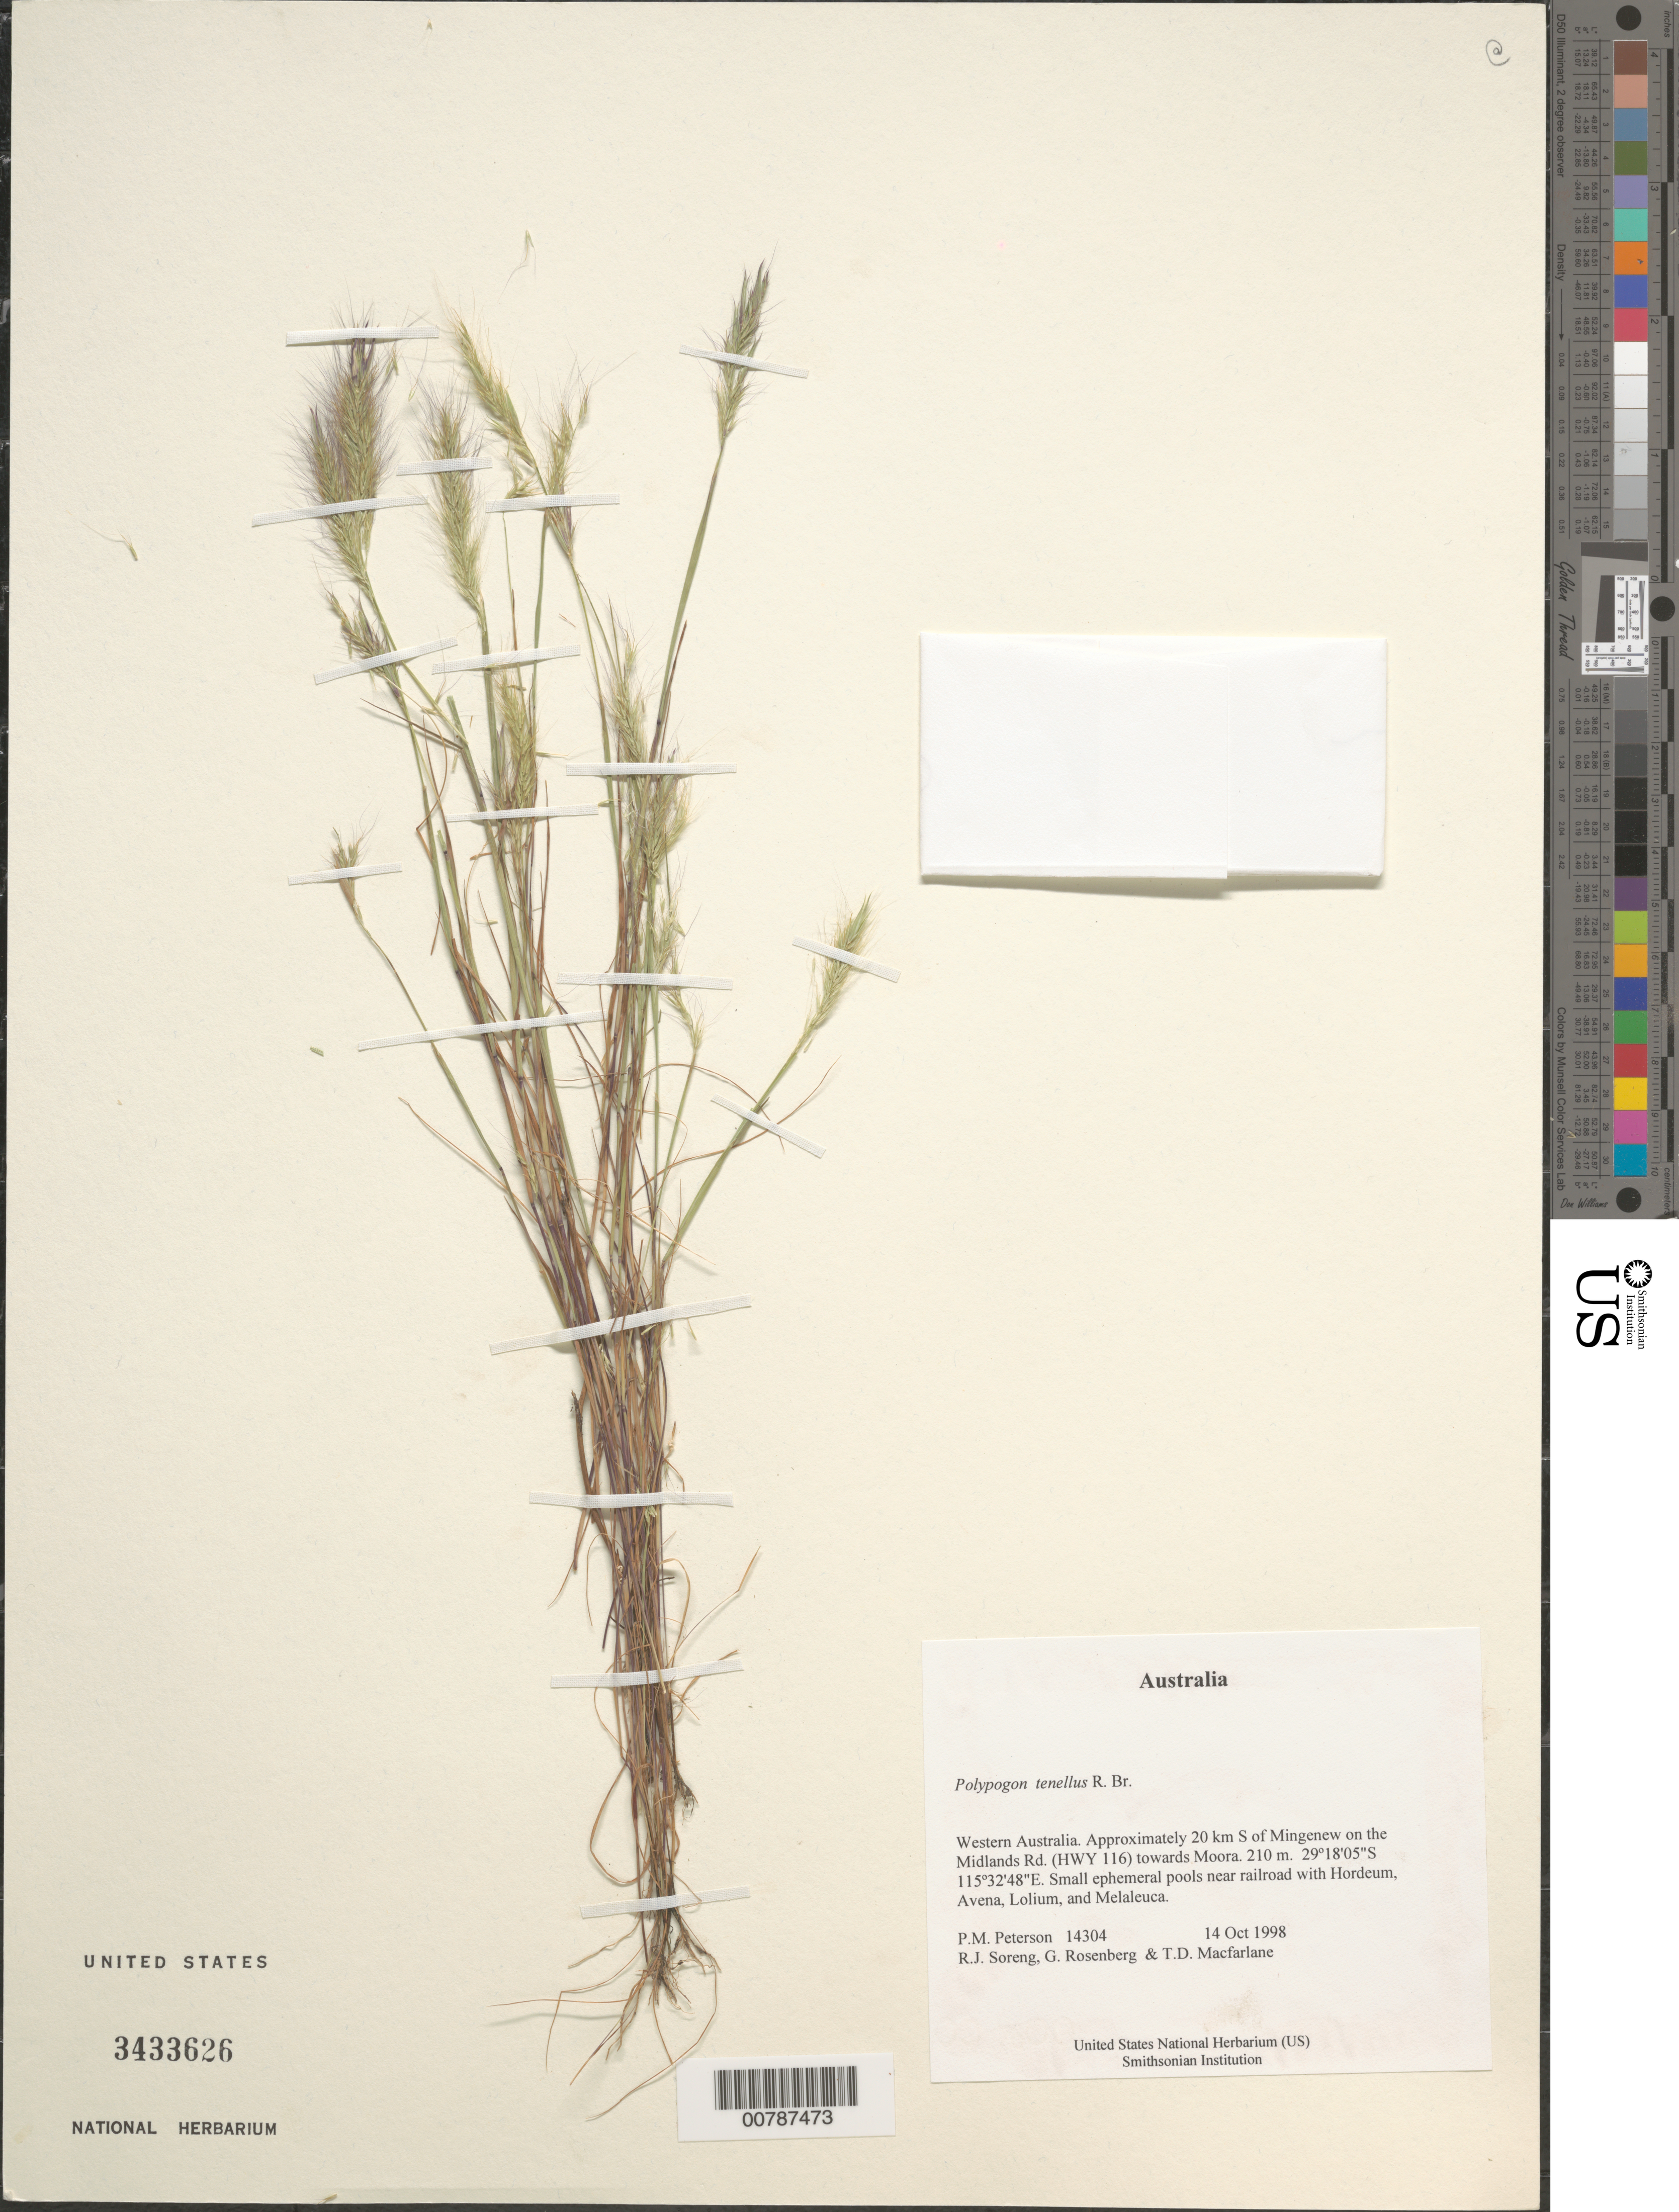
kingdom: Plantae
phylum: Tracheophyta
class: Liliopsida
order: Poales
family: Poaceae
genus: Polypogon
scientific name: Polypogon tenellus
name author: R. Br.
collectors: P. M. Peterson, R. J. Soreng, G. Rosenberg & T. Macfarlane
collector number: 14304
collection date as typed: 14 Oct 1998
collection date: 1998-10-14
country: Australia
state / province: Western Australia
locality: Approximately 20 km S of Mingenew on the Midlands Rd. (HWY 116) towards Moora.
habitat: Small ephemeral pools near railroad with Hordeum, Avena, Lolium, and Melaleuca.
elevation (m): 210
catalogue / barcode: US 3433626